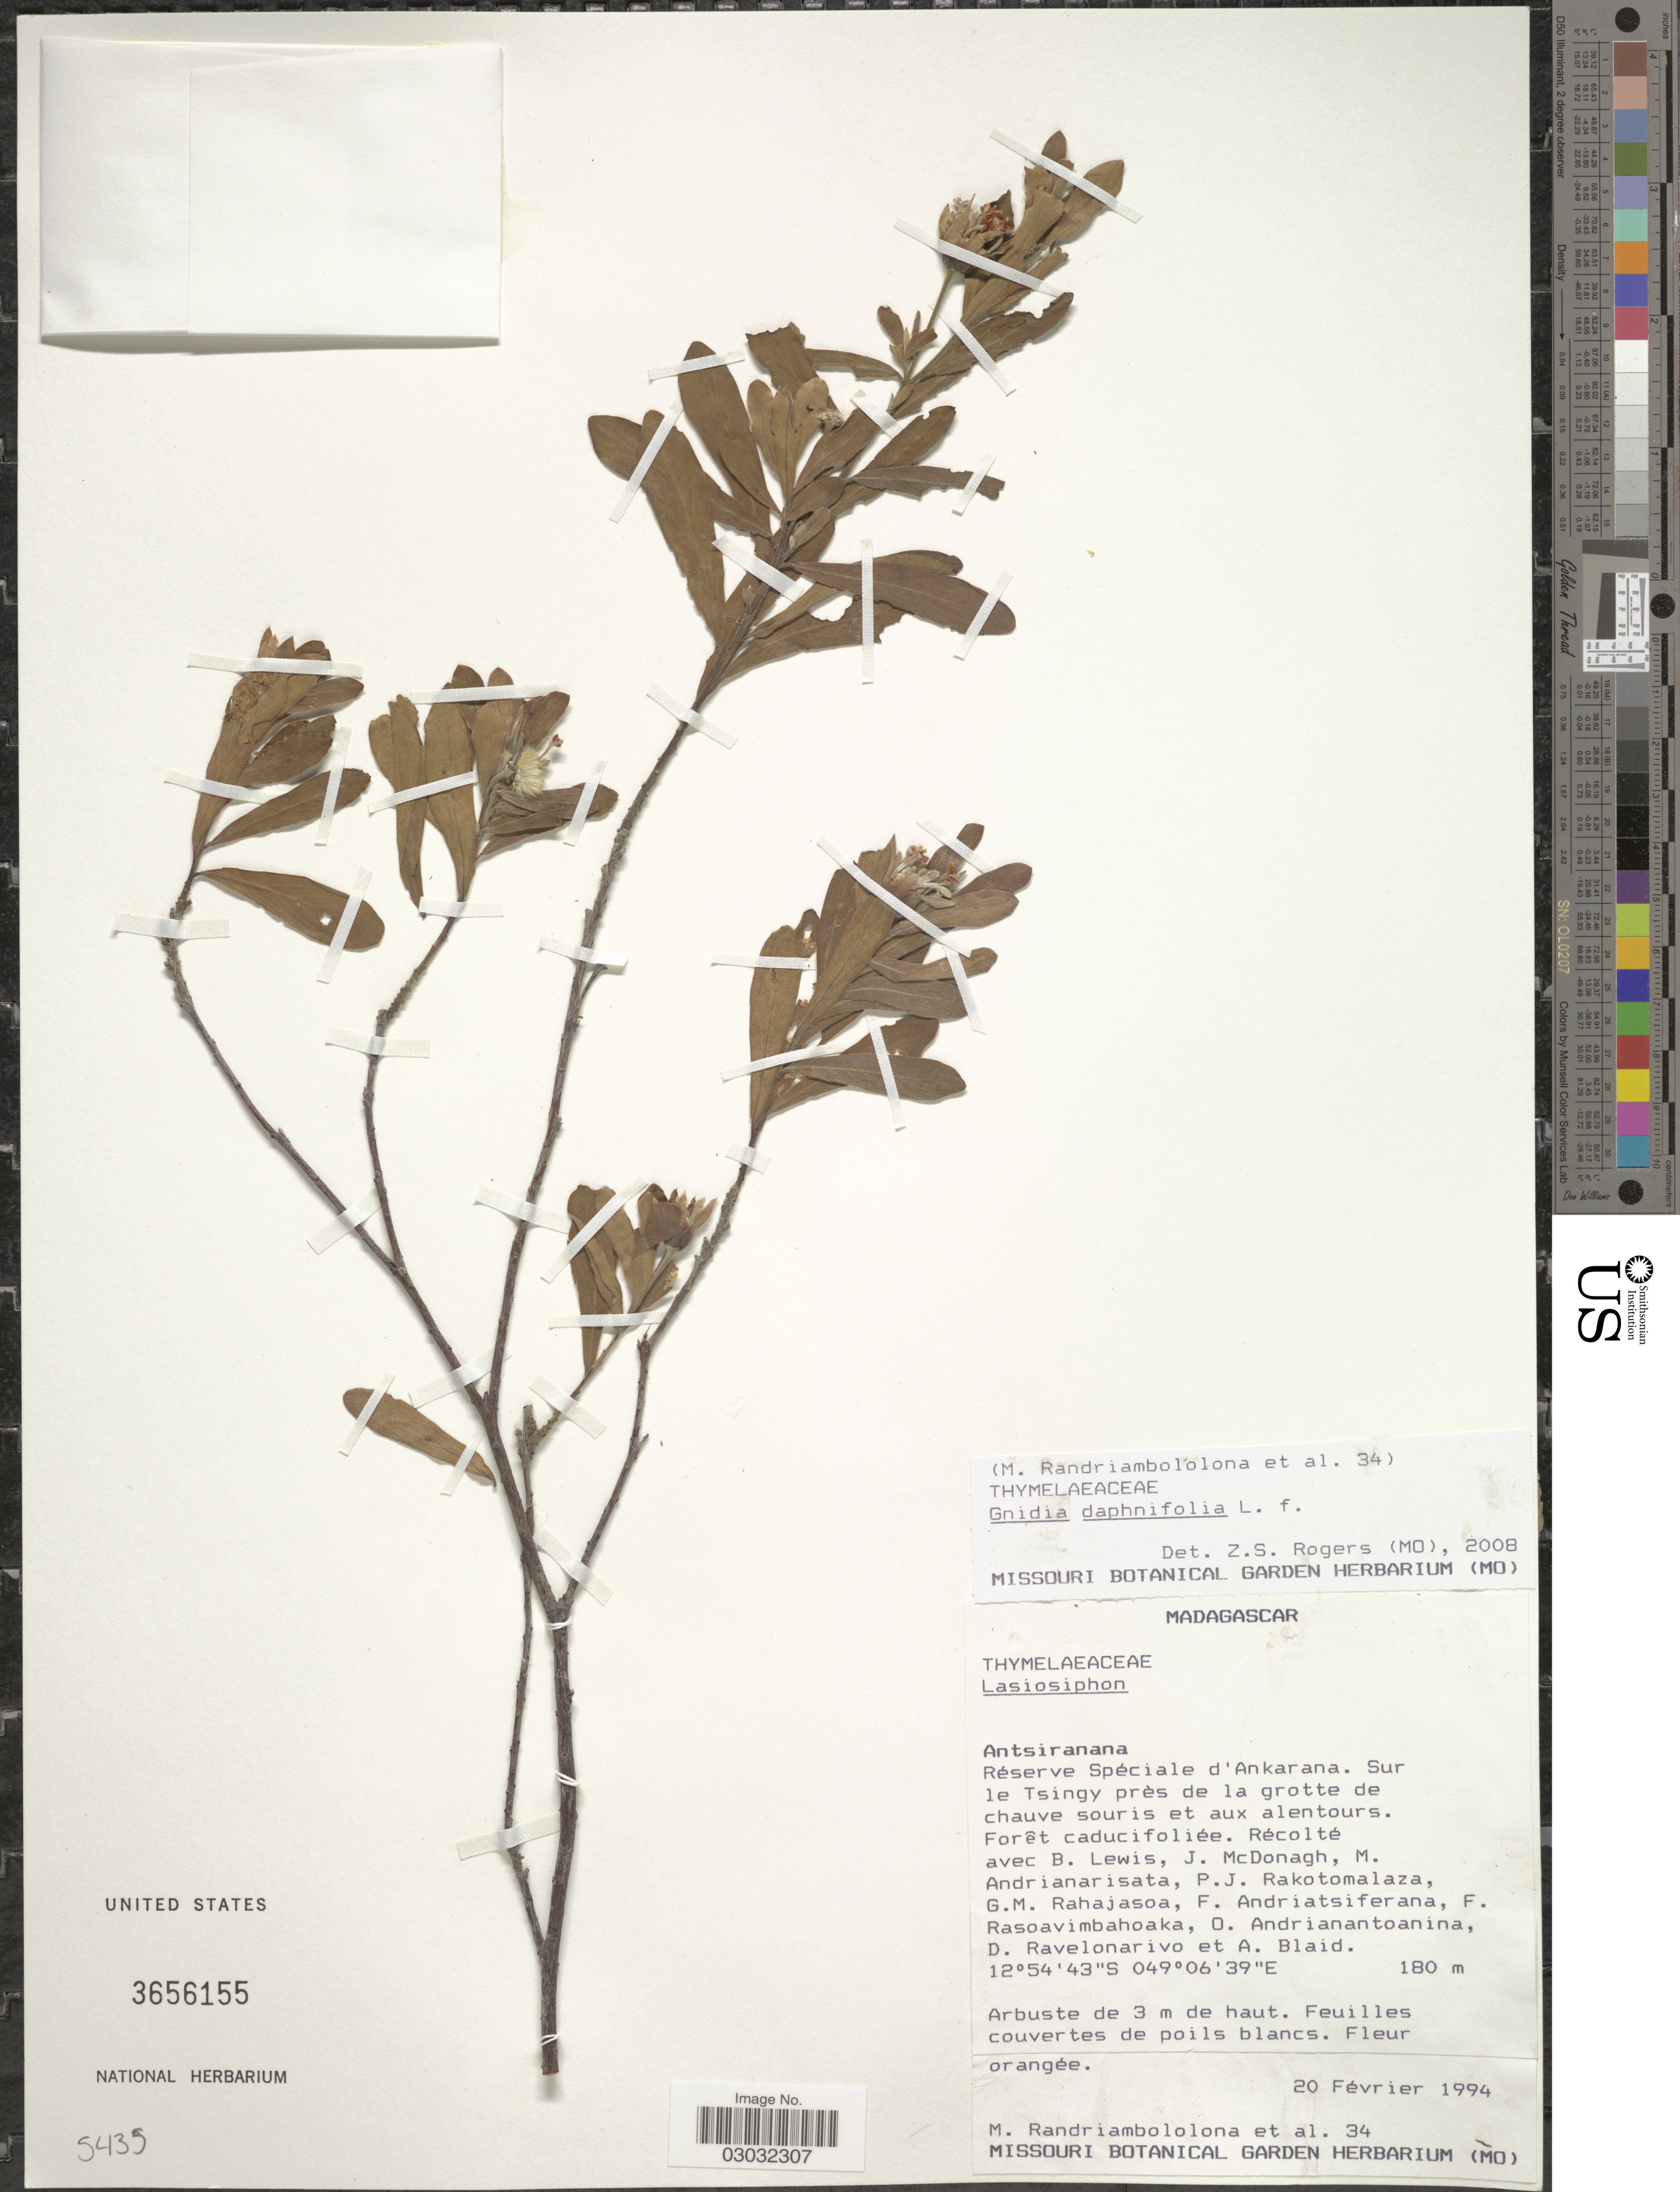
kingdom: Plantae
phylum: Tracheophyta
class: Magnoliopsida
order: Malvales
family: Thymelaeaceae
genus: Lasiosiphon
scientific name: Lasiosiphon daphnifolius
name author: (L. f.) Boatwr. & J.C. Manning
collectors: M. Randriambololona, B. Lewis, J. McDonagh, M. Andrianarisata & et al.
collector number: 34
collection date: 1994-02-20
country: Madagascar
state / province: Diana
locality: Réserve Spéciale d'Ankarana. Sur le Tsingy près de la grotte de chauve souris et aux alentours.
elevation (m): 180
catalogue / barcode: US 3656155